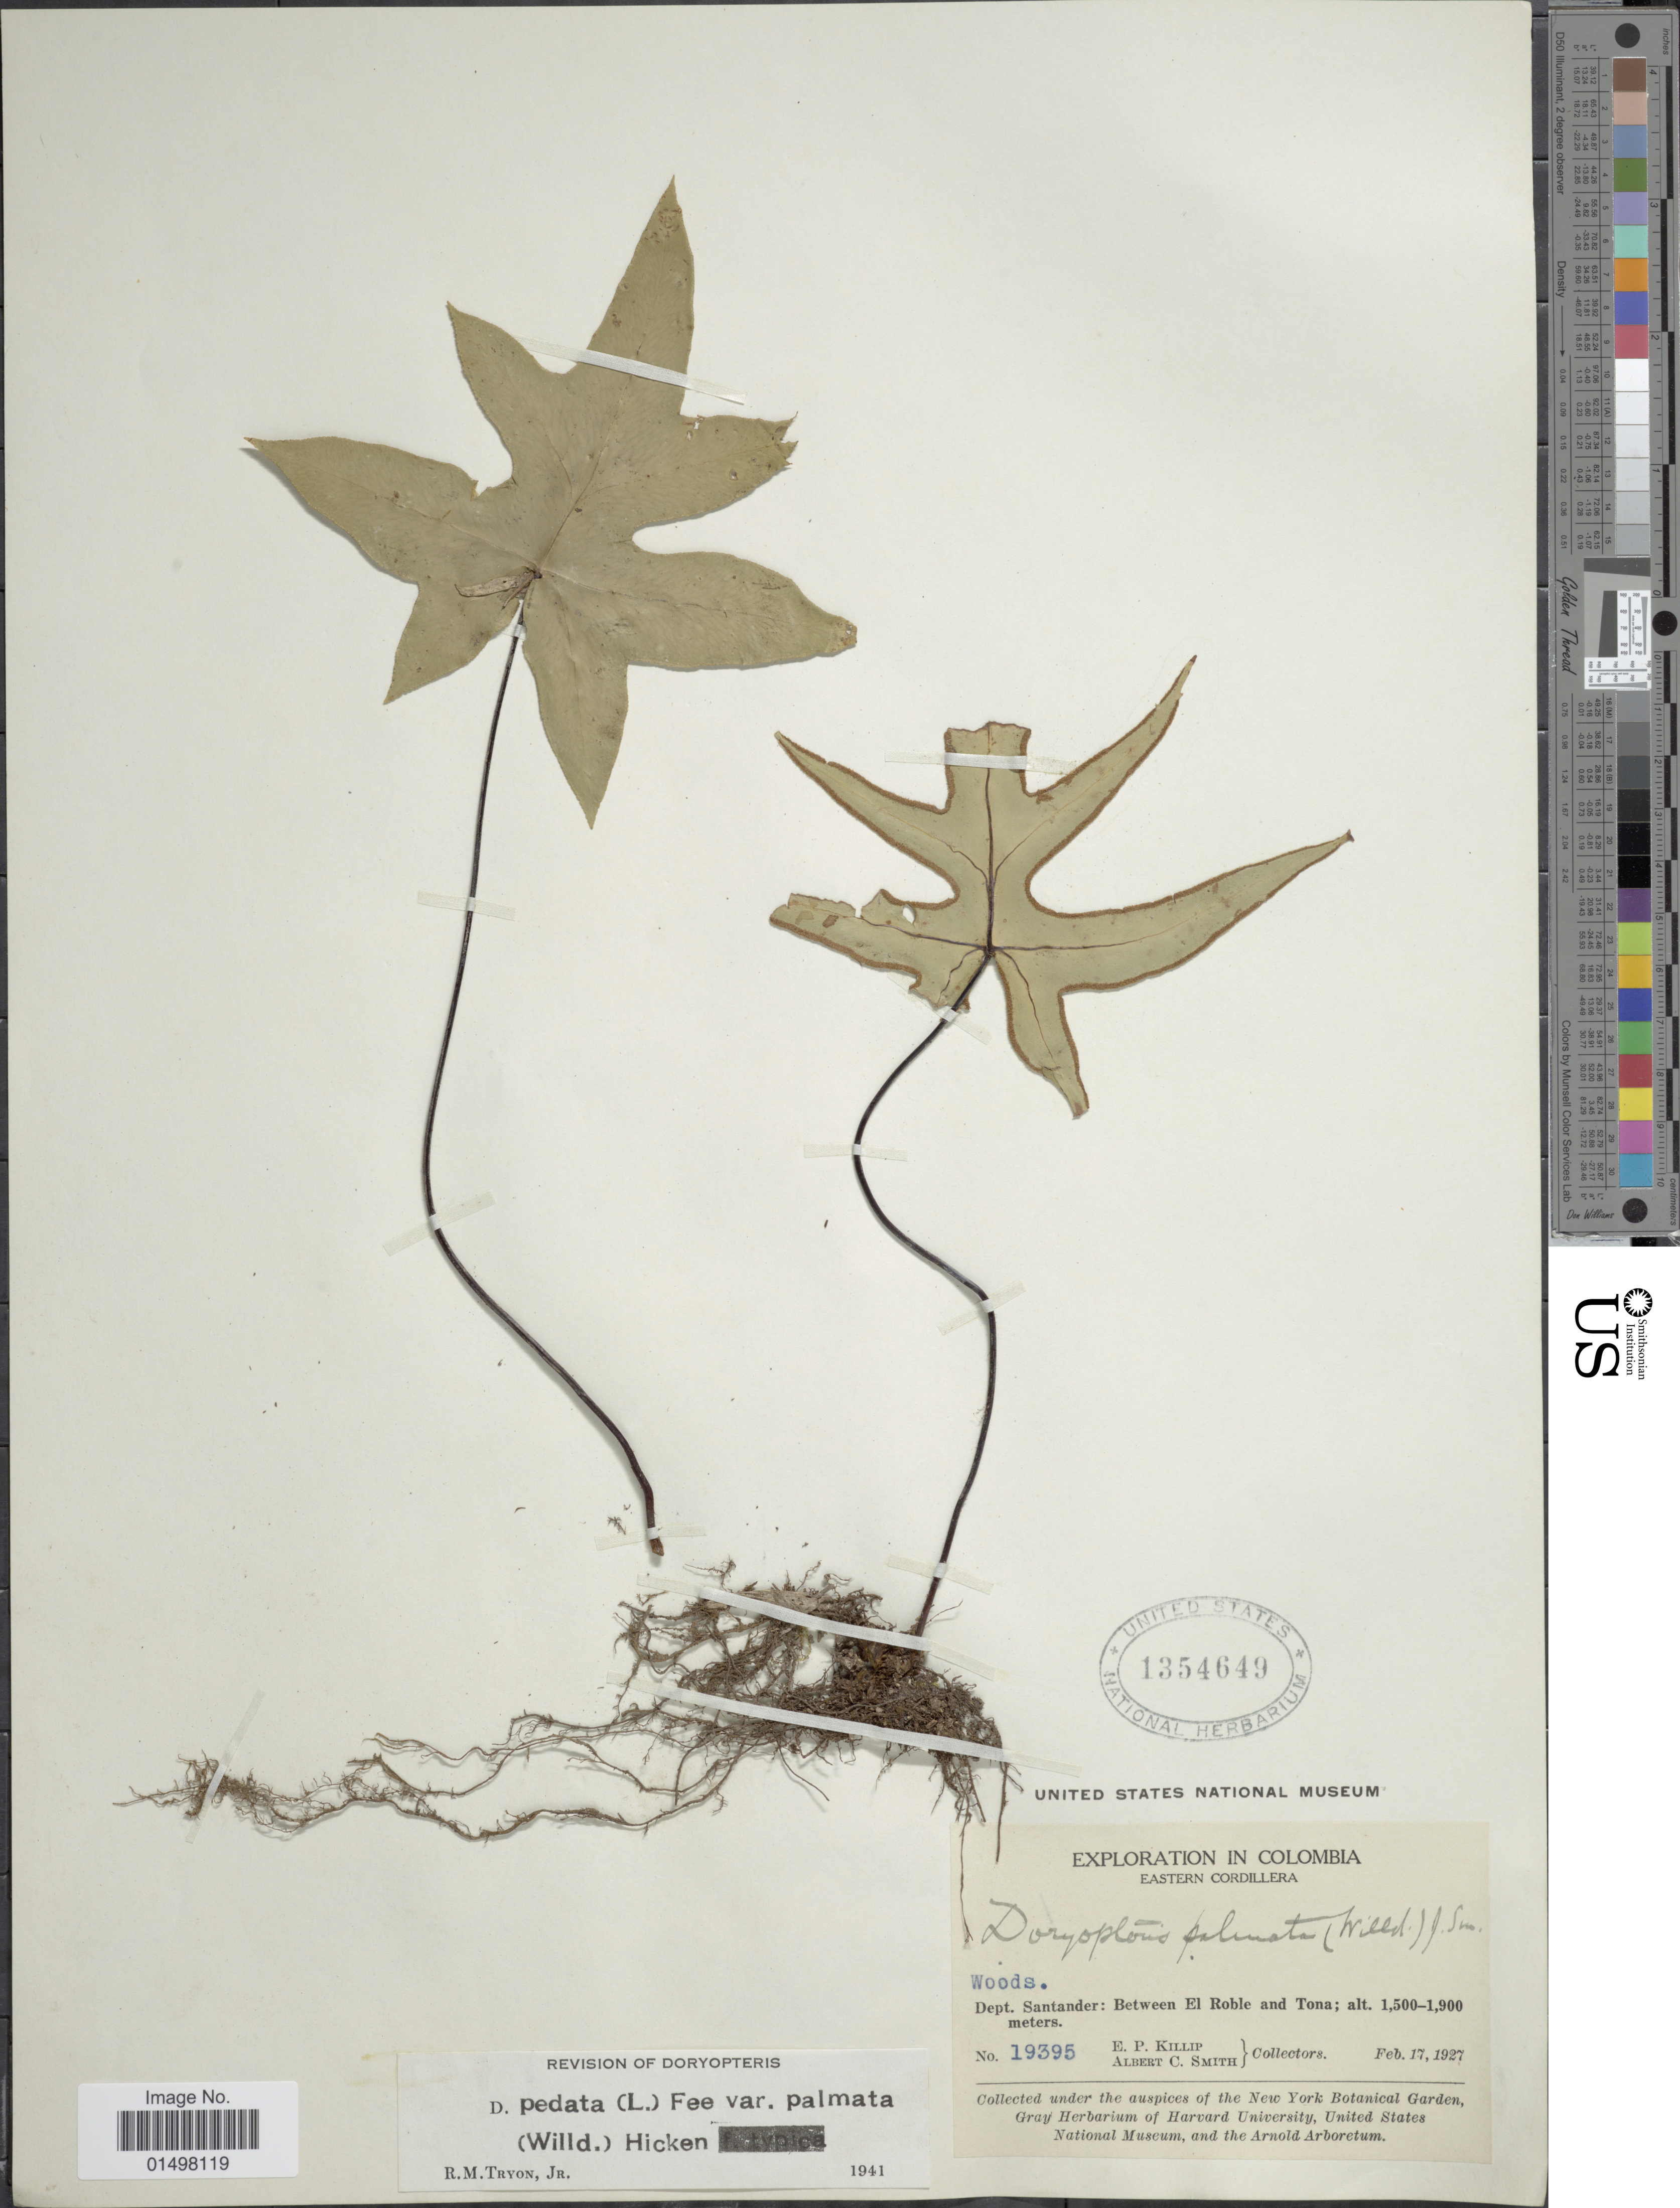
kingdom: Plantae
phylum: Tracheophyta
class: Polypodiopsida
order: Polypodiales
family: Pteridaceae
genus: Doryopteris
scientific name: Doryopteris pedata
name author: (L.) Fée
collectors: E. P. Killip & A. C. Smith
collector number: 19395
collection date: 1927-02-17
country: Colombia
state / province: Santander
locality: Dept. Santander: Between El Roble and Tona.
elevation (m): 1500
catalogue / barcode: US 1354649